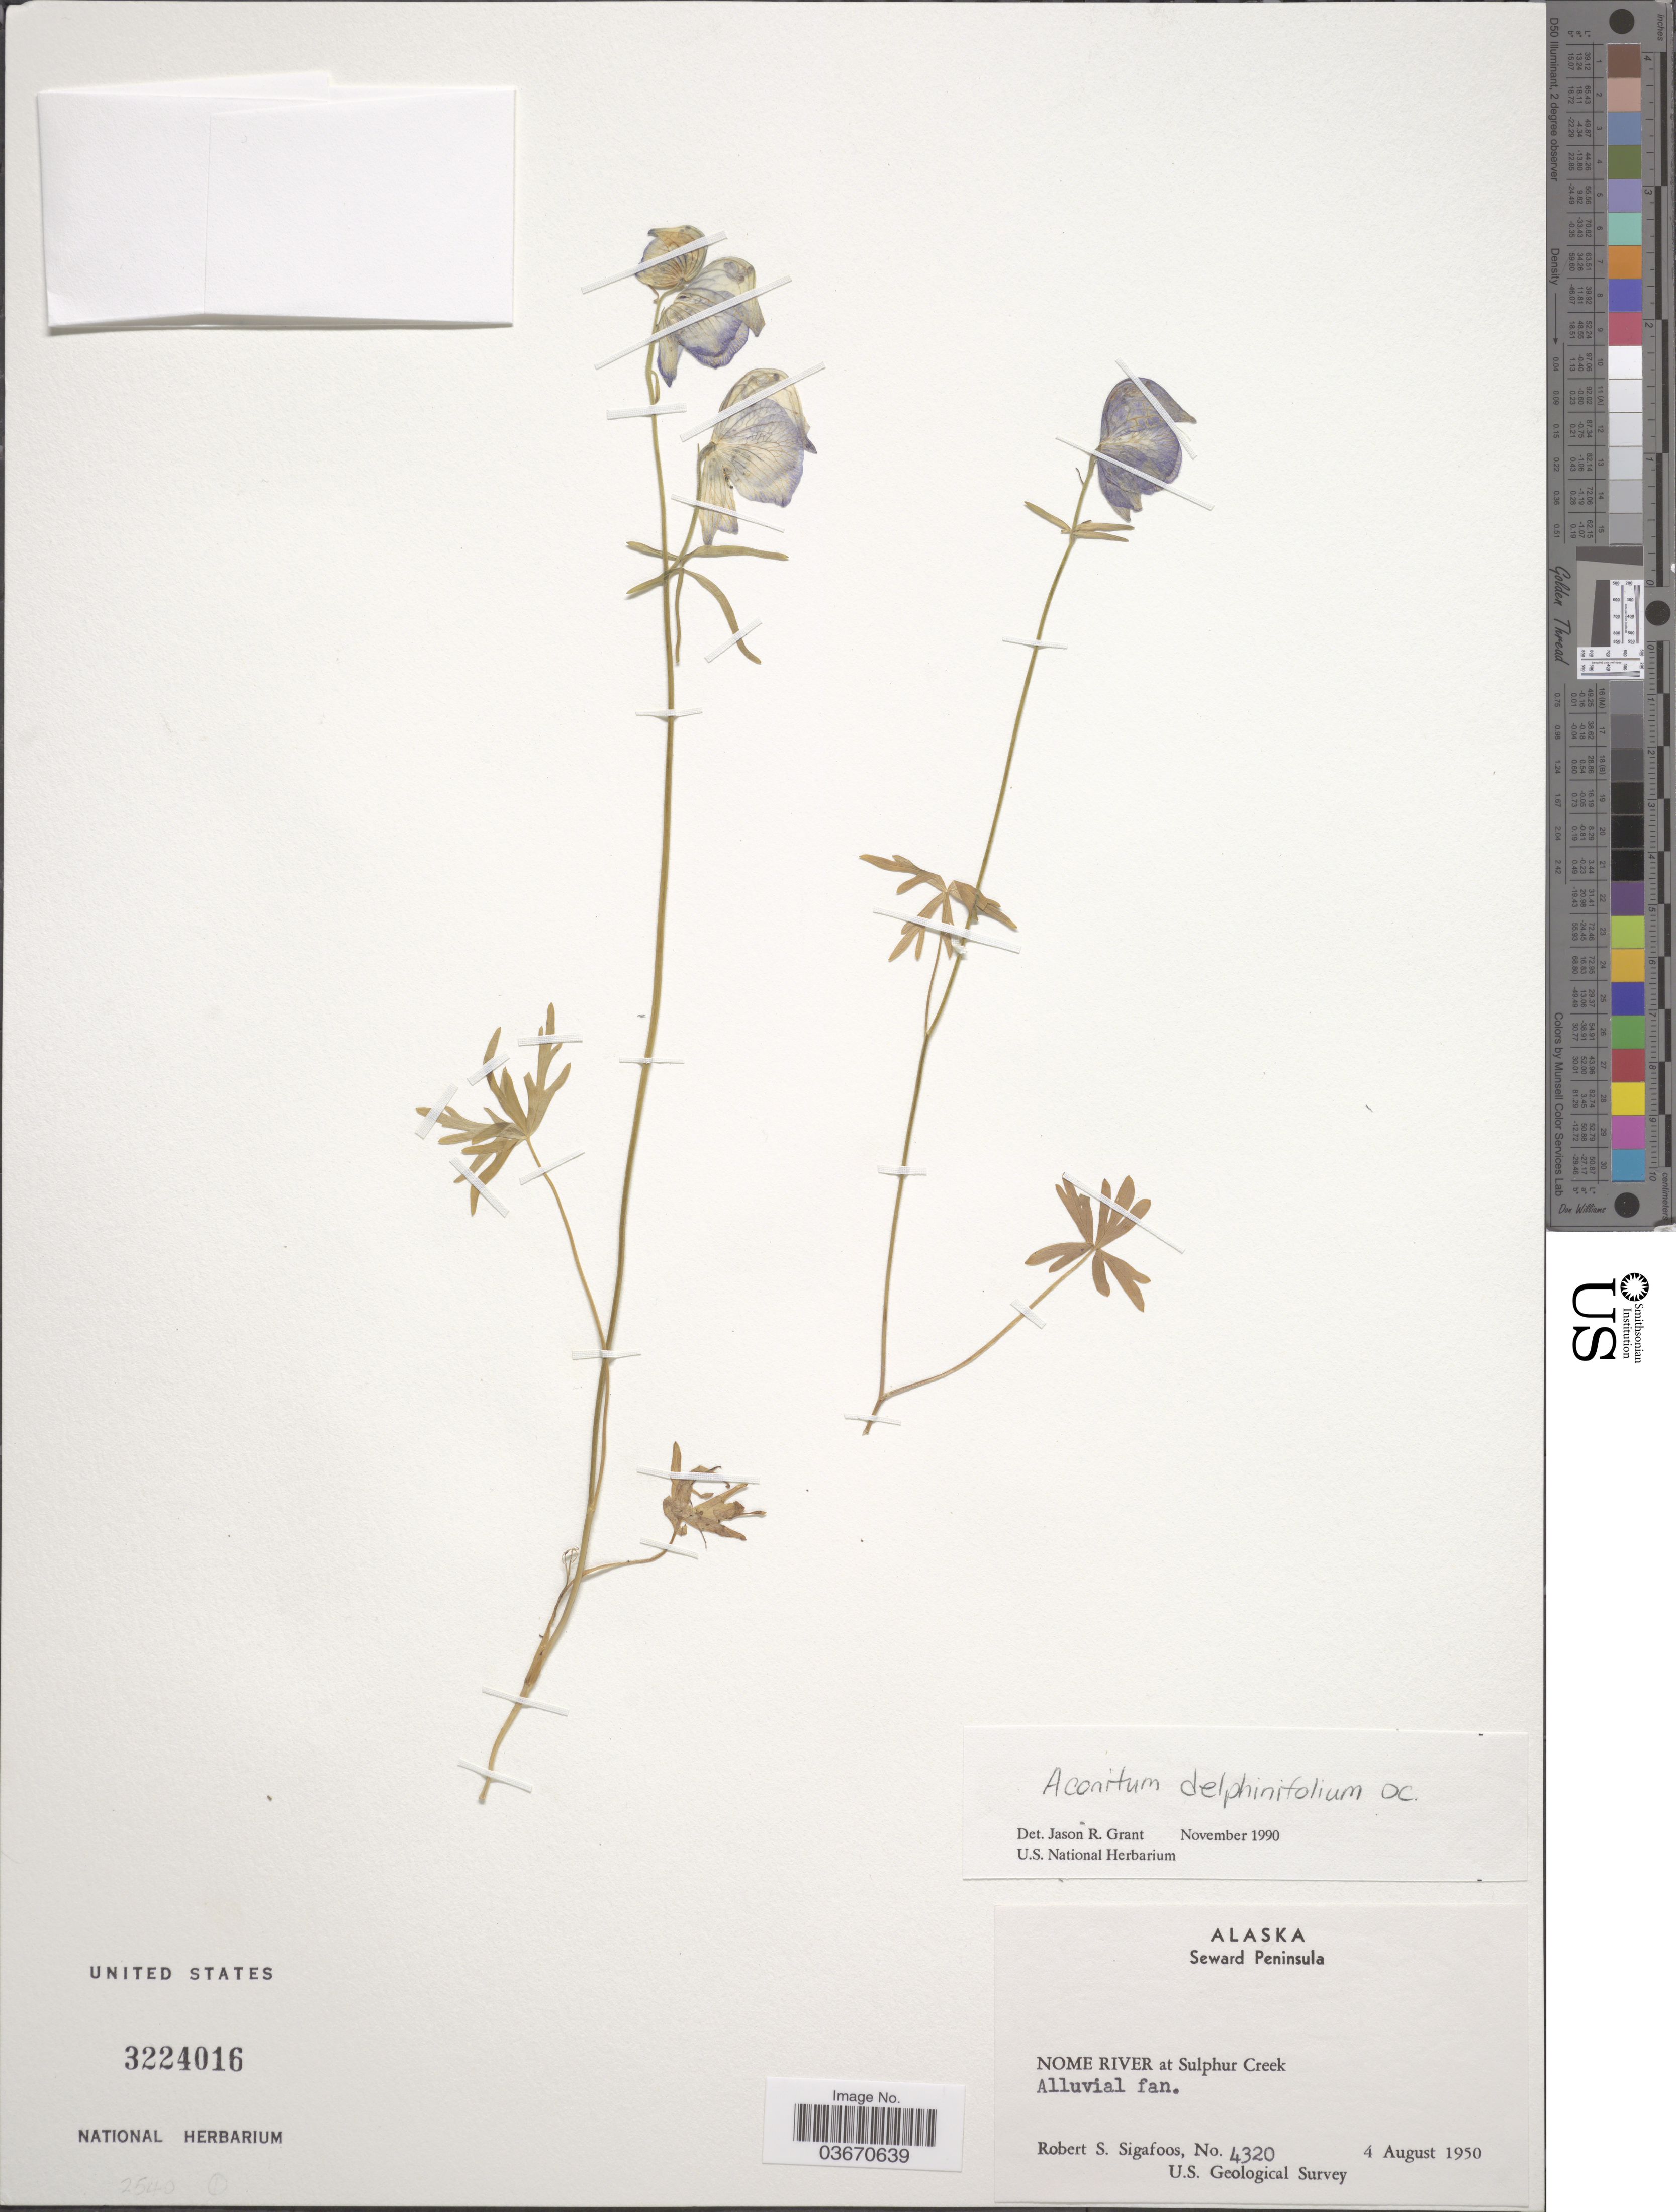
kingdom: Plantae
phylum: Tracheophyta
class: Magnoliopsida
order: Ranunculales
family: Ranunculaceae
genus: Aconitum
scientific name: Aconitum delphinifolium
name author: DC.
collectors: R. Sigafoos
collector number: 4320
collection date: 1950-08-04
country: United States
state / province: Alaska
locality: Seward Peninsula. Nome River at Sulphur Creek.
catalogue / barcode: US 3224016